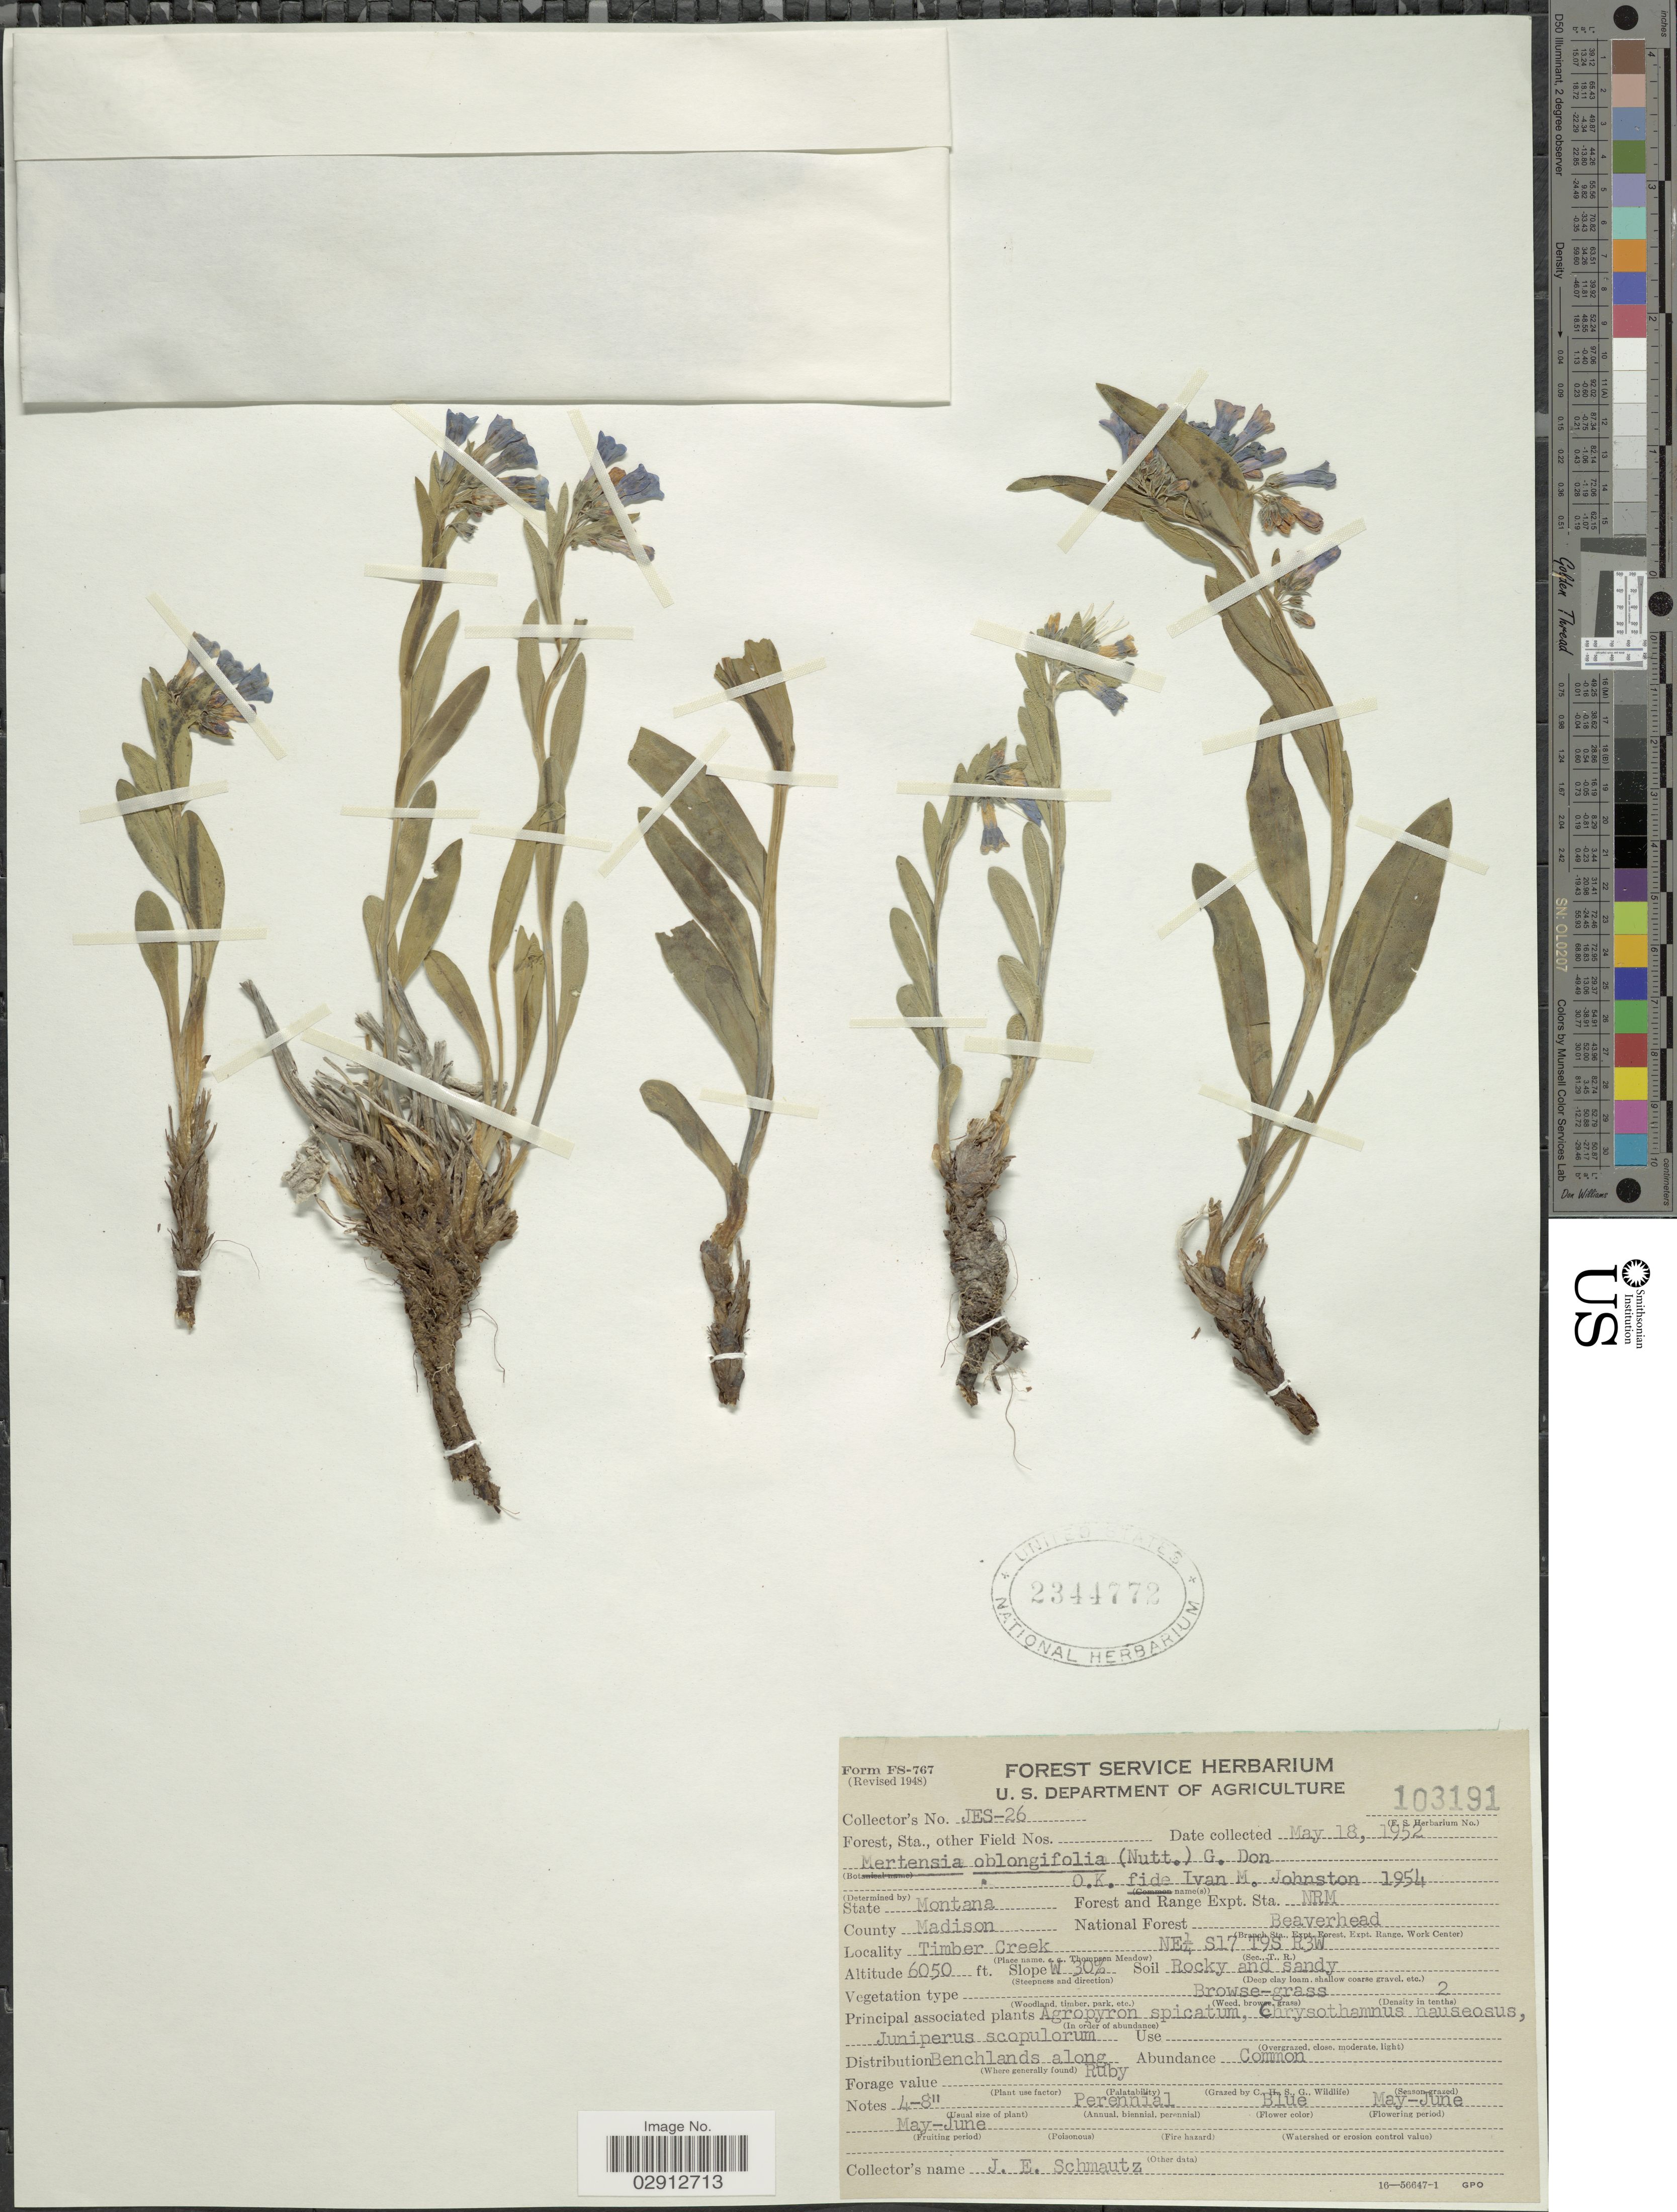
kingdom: Plantae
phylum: Tracheophyta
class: Magnoliopsida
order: Boraginales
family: Boraginaceae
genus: Mertensia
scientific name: Mertensia oblongifolia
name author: (Nutt.) G. Don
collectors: J. Schmautz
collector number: JES-26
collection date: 1952-05-18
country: United States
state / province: Montana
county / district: Madison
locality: Forest and Range Expt. Sta. NRM, National Forest Beaverhead. Timber Creek NE¼ S17 T9S R3W.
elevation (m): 1844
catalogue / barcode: US 2344772